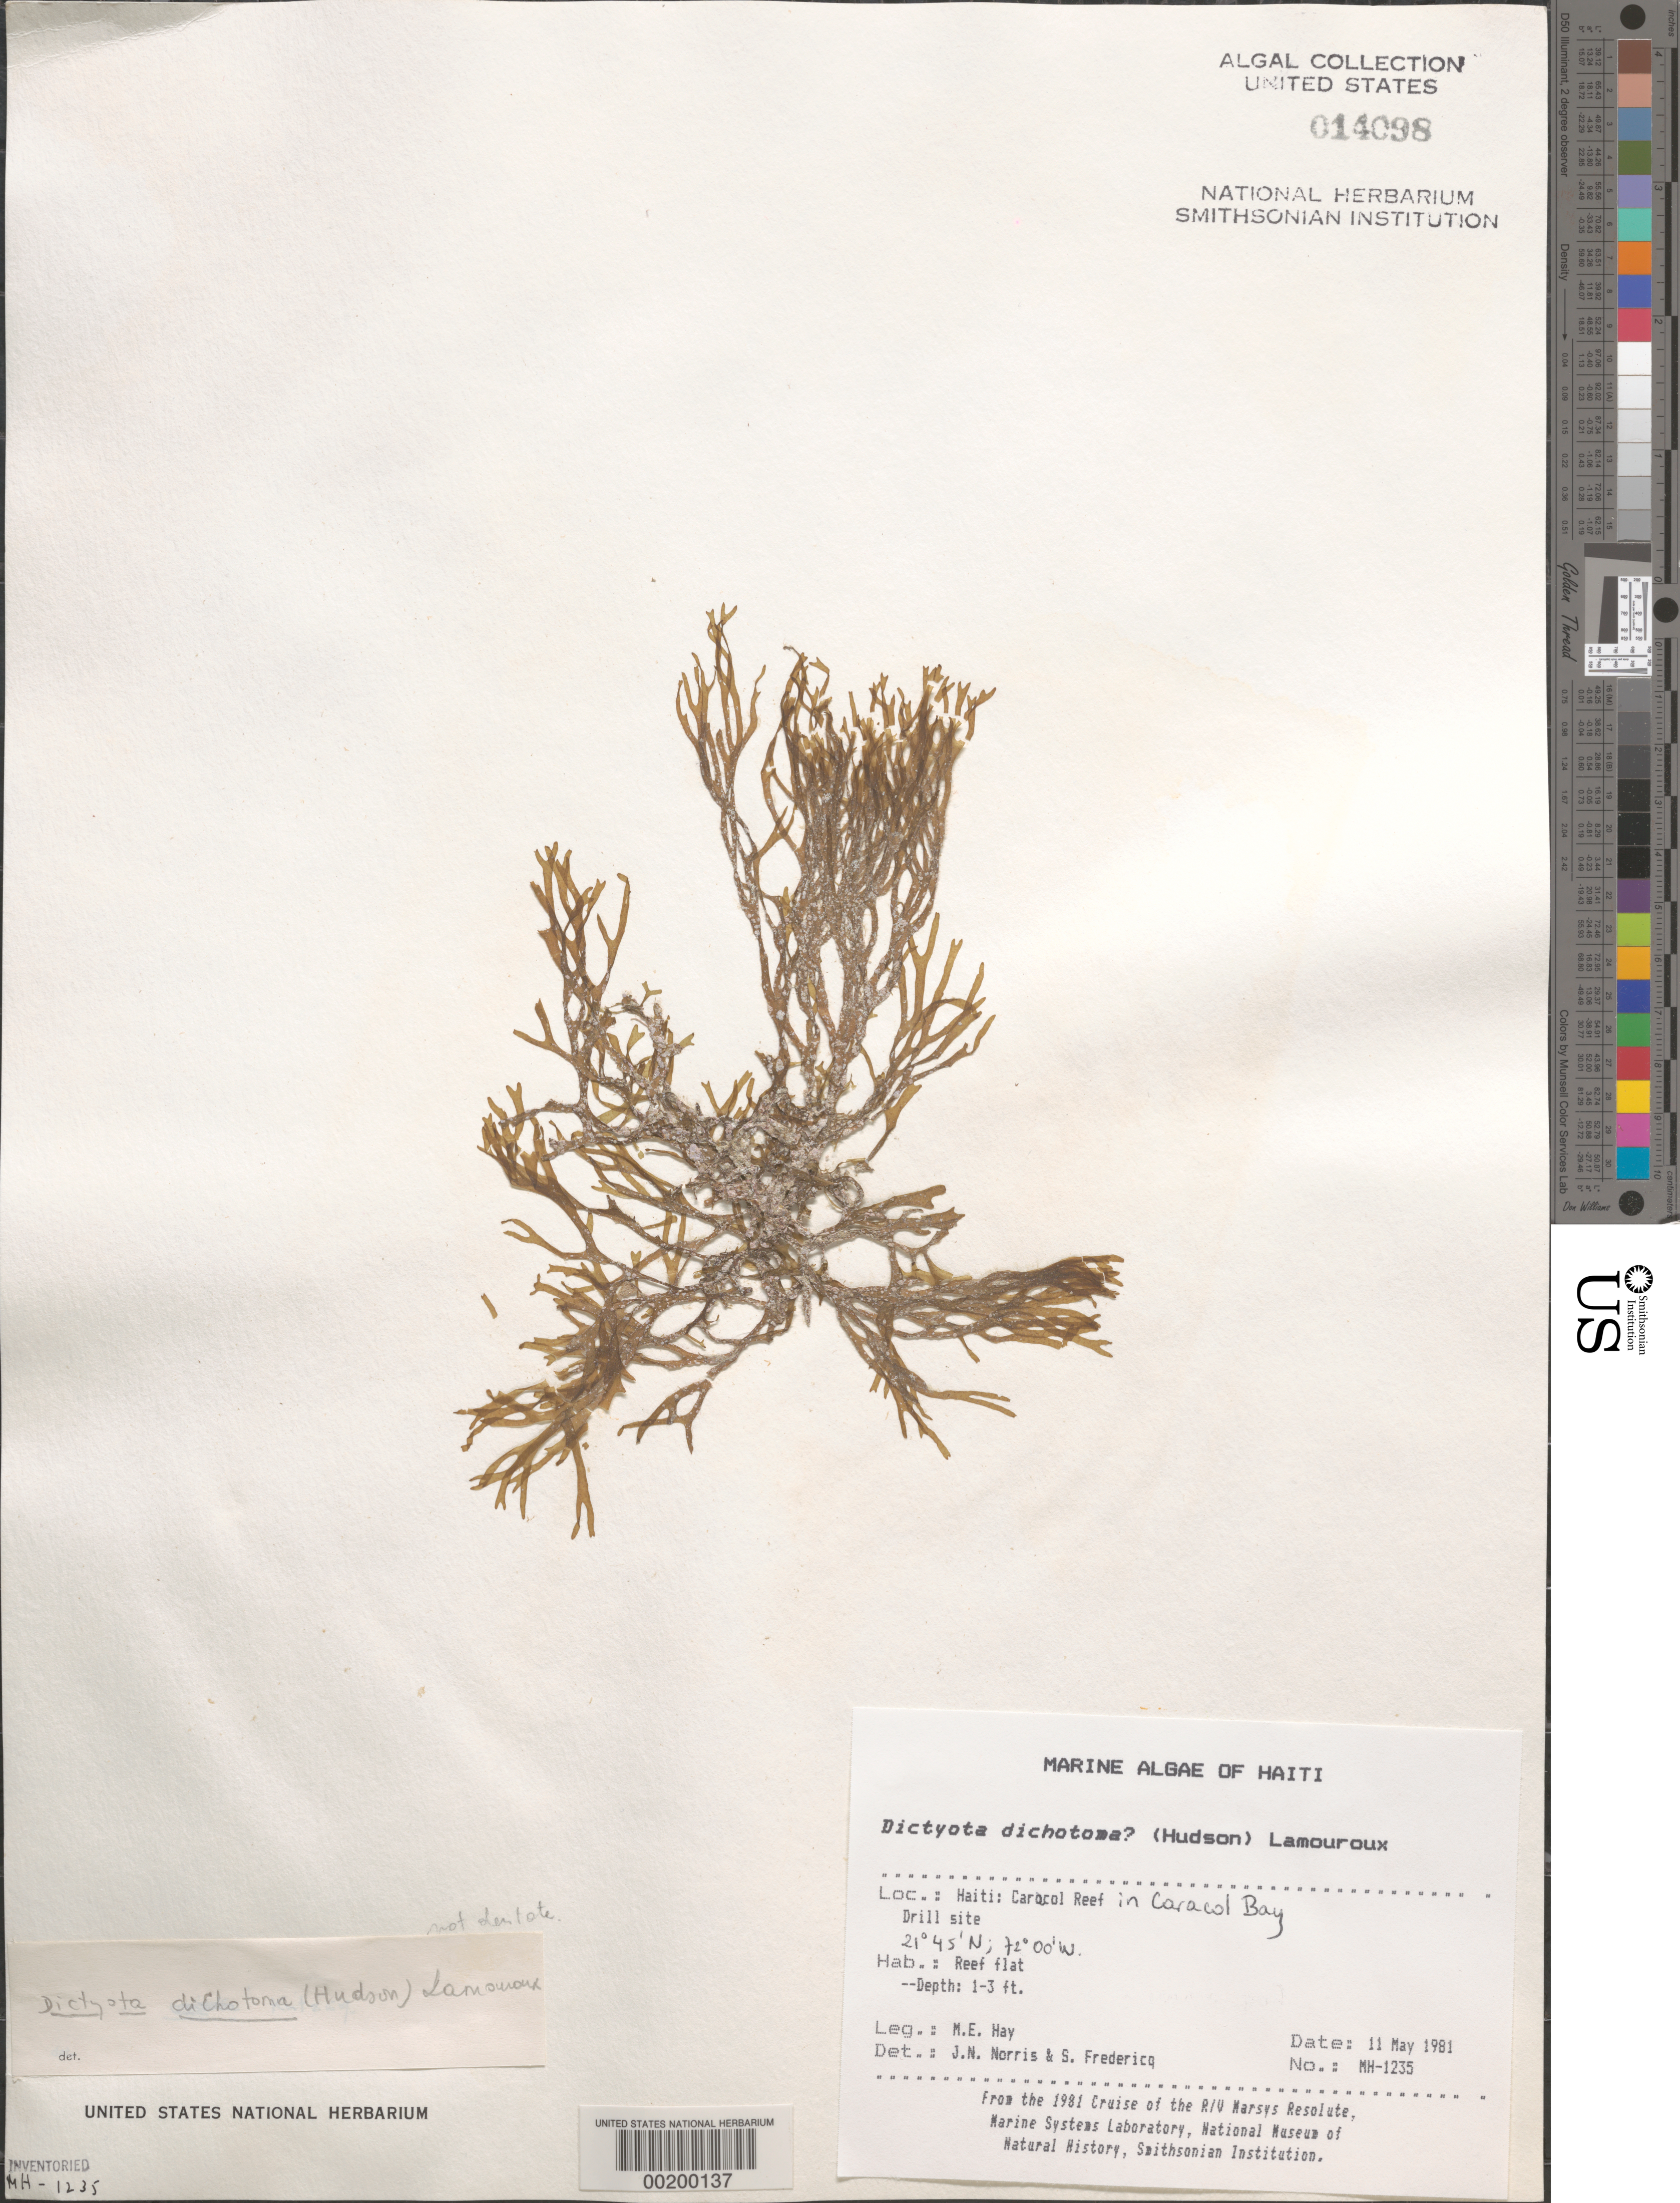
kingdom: Chromista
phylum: Ochrophyta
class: Phaeophyceae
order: Dictyotales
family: Dictyotaceae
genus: Dictyota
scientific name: Dictyota dichotoma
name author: (Huds.) J.V.Lamouroux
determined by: Norris, J. N.; Fredericq, S.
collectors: M. E. Hay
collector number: MEH-1235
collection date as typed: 11 May 1981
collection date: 1981-05-11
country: Haiti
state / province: Nord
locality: Caracol Reef, Caracol Bay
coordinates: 21 45'N, 72 00'W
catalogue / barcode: US 14098